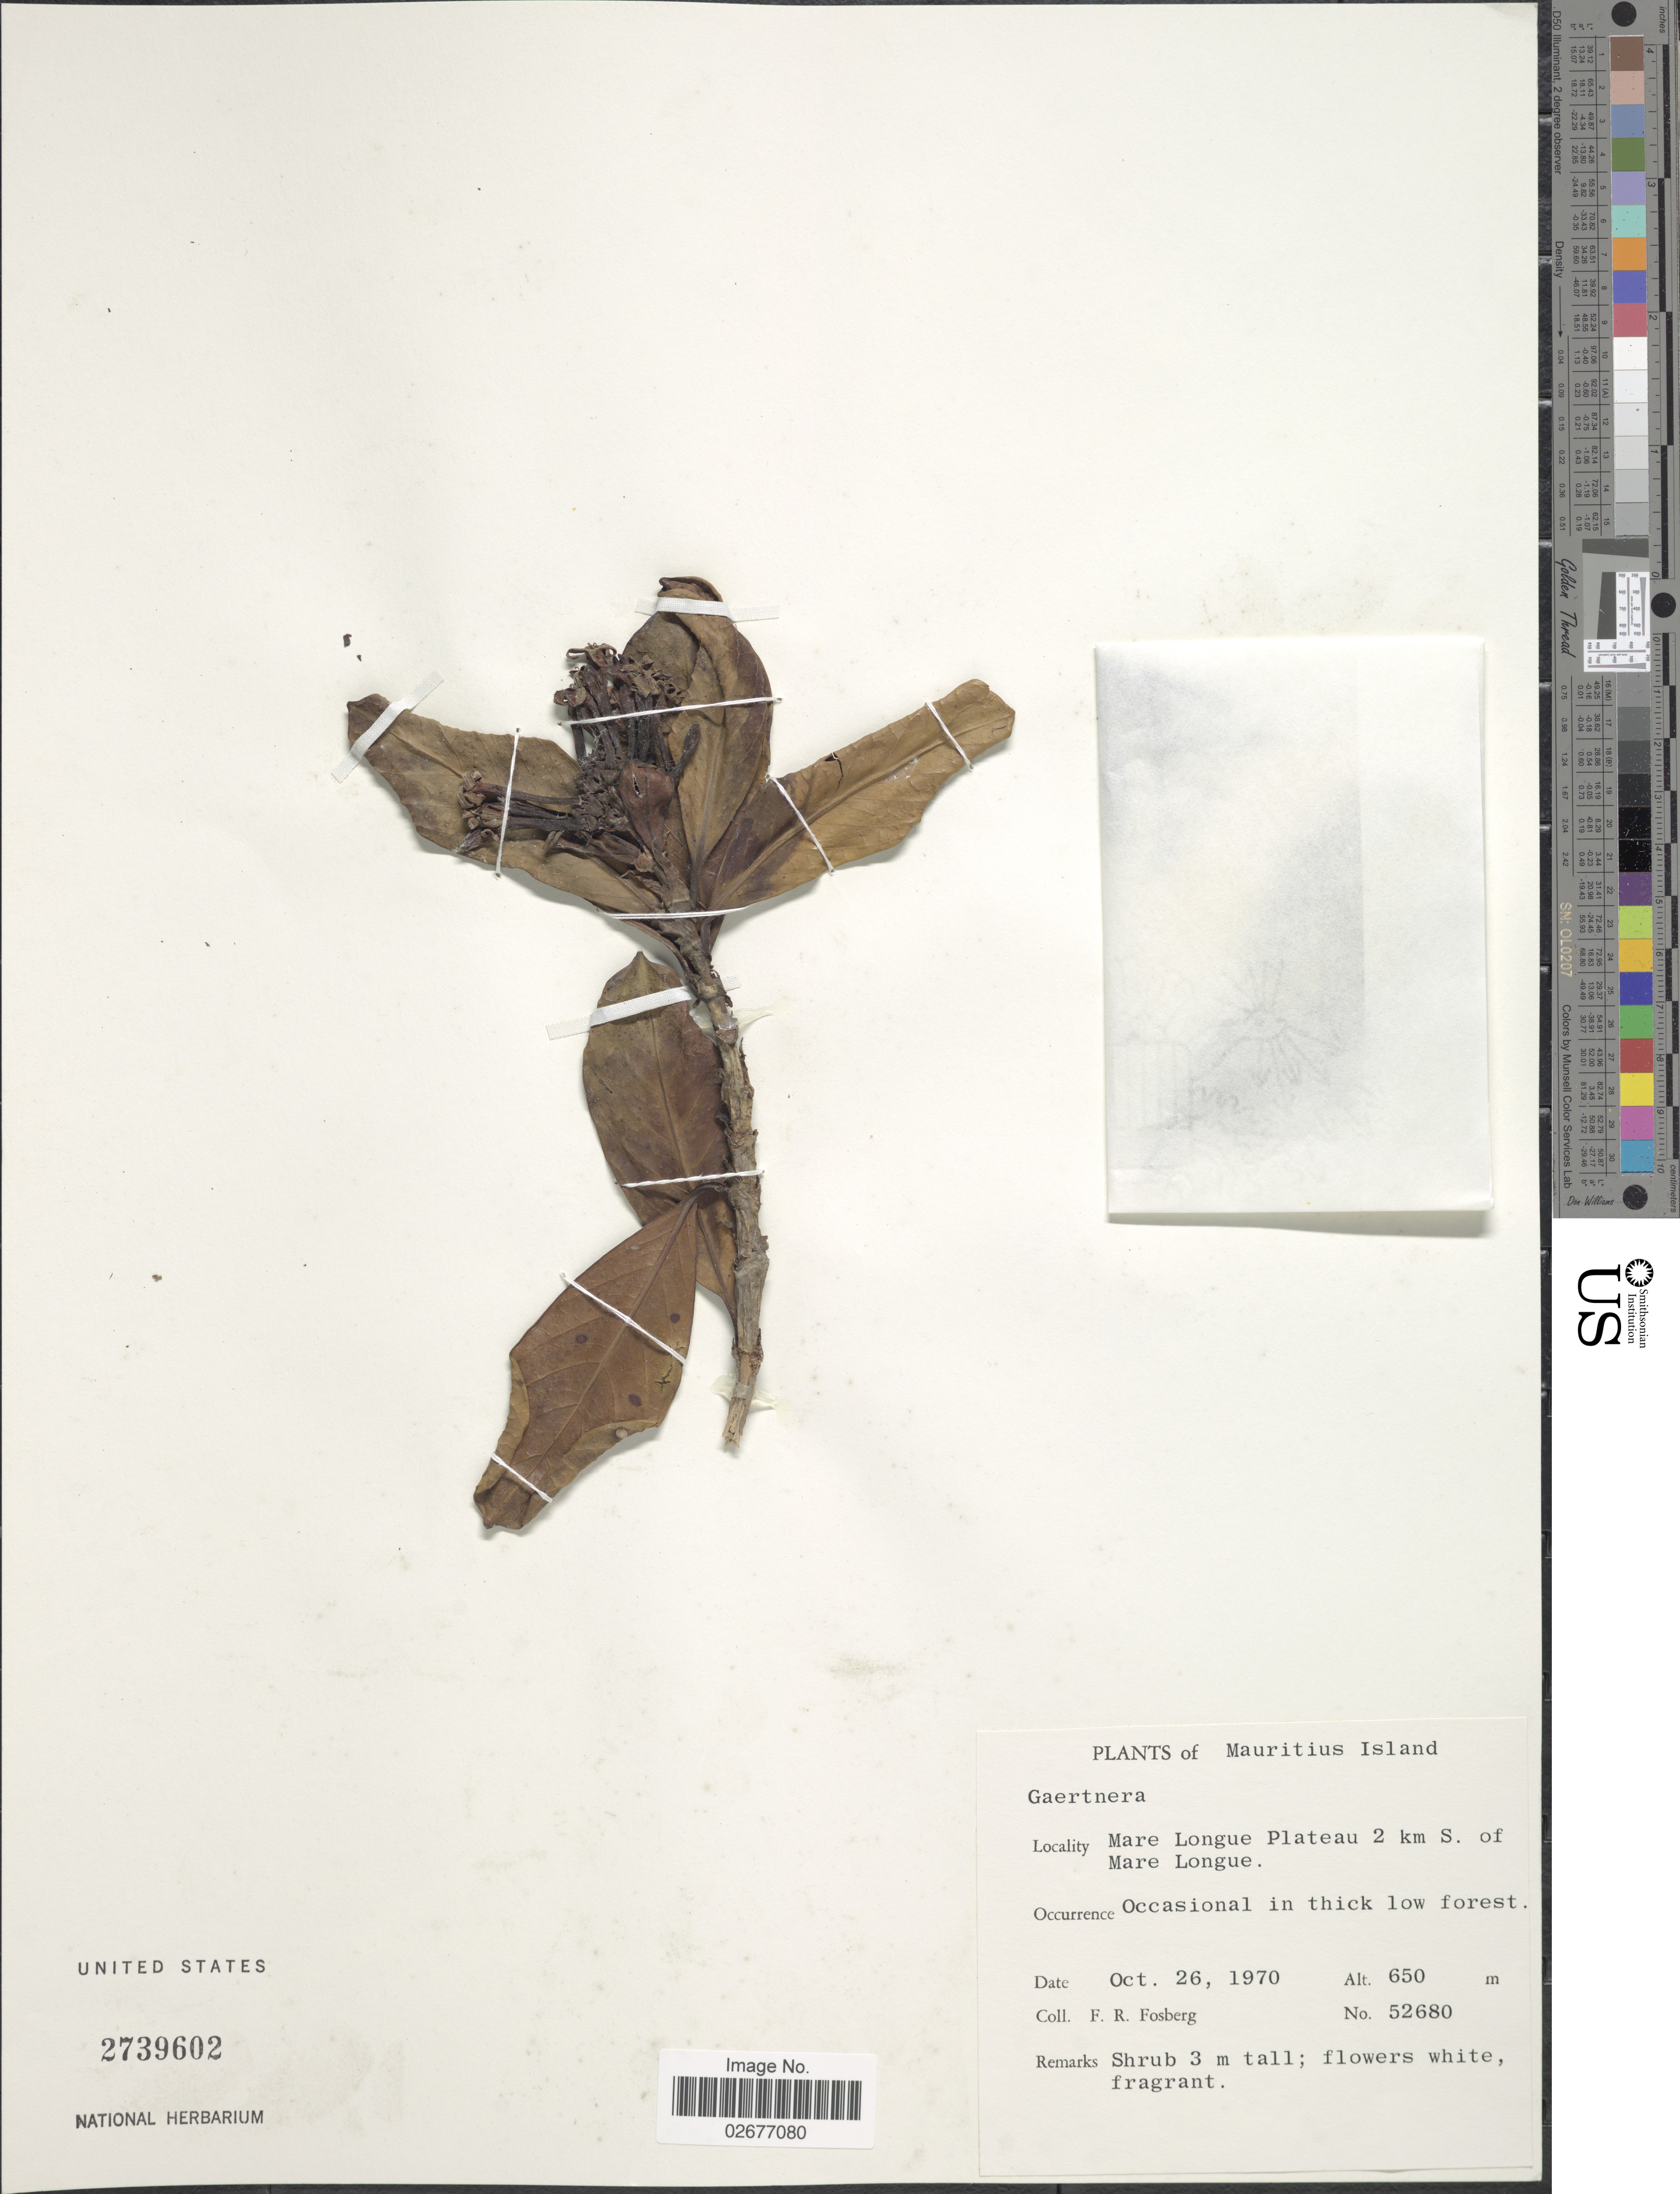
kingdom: Plantae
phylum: Tracheophyta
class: Magnoliopsida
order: Gentianales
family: Rubiaceae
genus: Gaertnera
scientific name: Gaertnera sp.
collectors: F. R. Fosberg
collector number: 52680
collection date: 1970-10-26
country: Mauritius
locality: Mauritius Island, Mare Longue Plateau 2 km. S. of Mare Longue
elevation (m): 650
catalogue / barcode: US 2739602